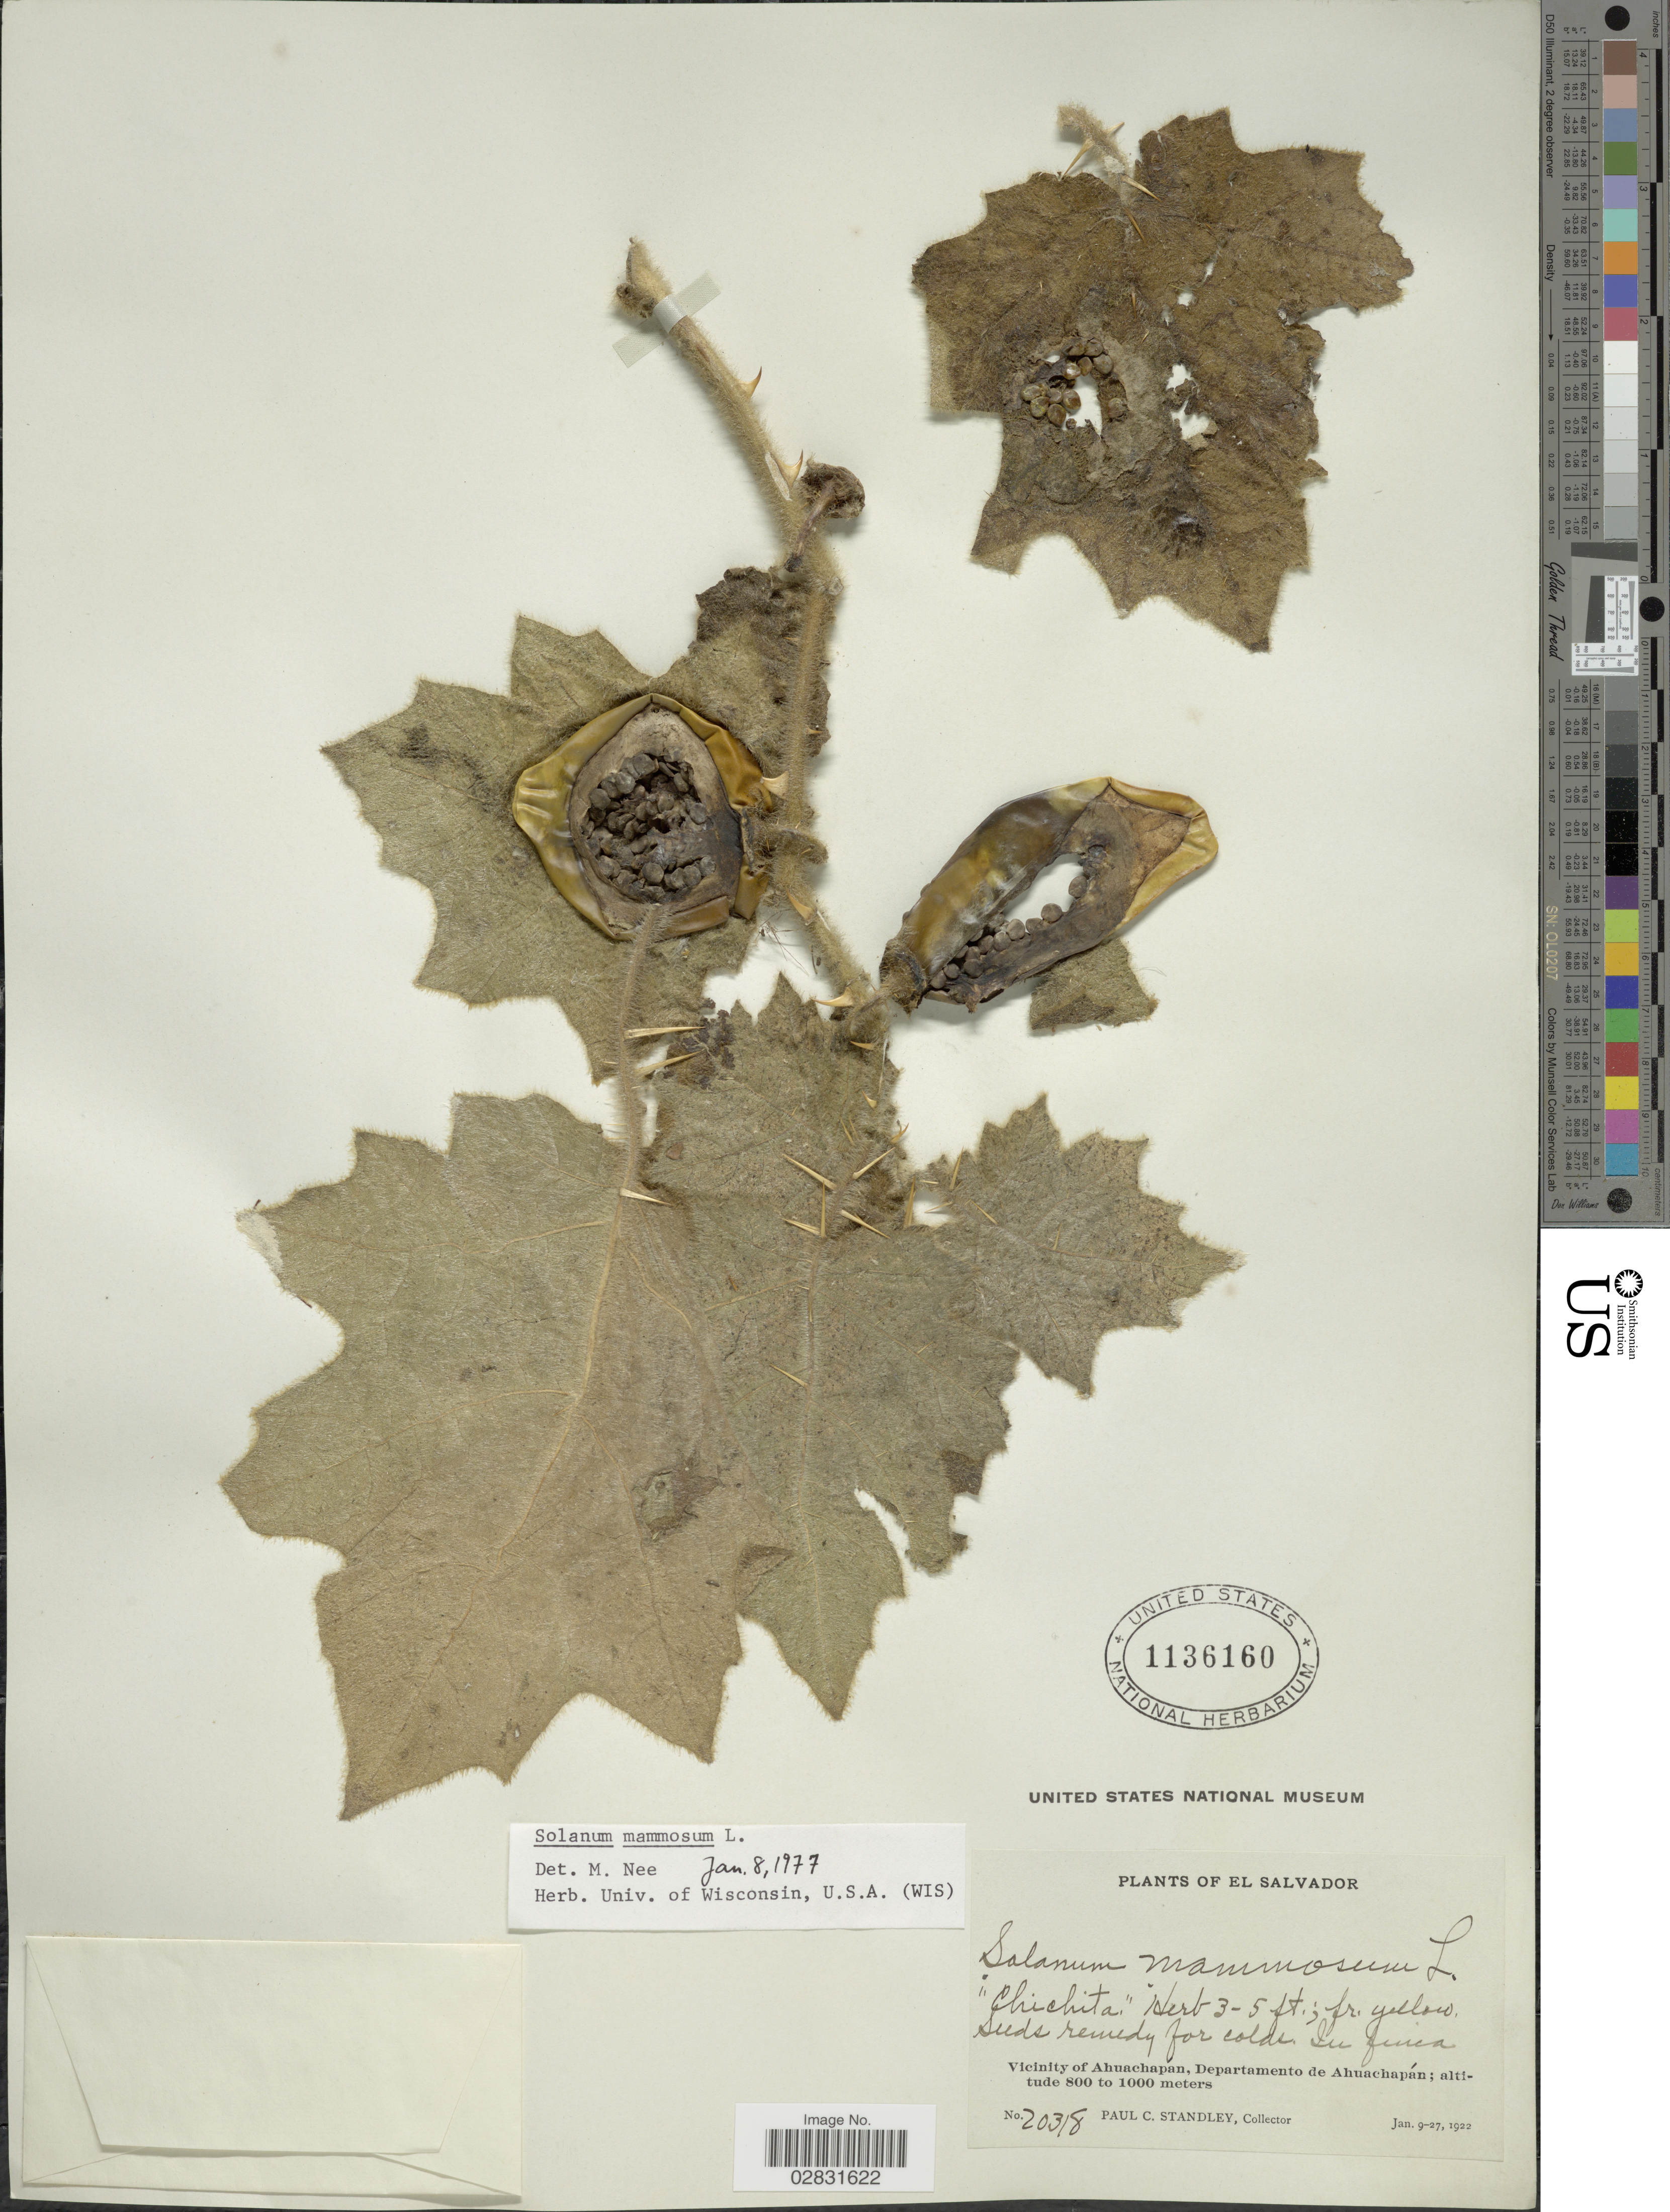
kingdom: Plantae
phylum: Tracheophyta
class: Magnoliopsida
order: Solanales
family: Solanaceae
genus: Solanum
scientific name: Solanum mammosum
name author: L.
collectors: P. C. Standley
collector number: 20318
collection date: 1922-01-09/1922-01-27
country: El Salvador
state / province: Ahuachapan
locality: Vicinity of Ahuachapán, Departamento de Ahuachapán.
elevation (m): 800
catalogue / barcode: US 1136160